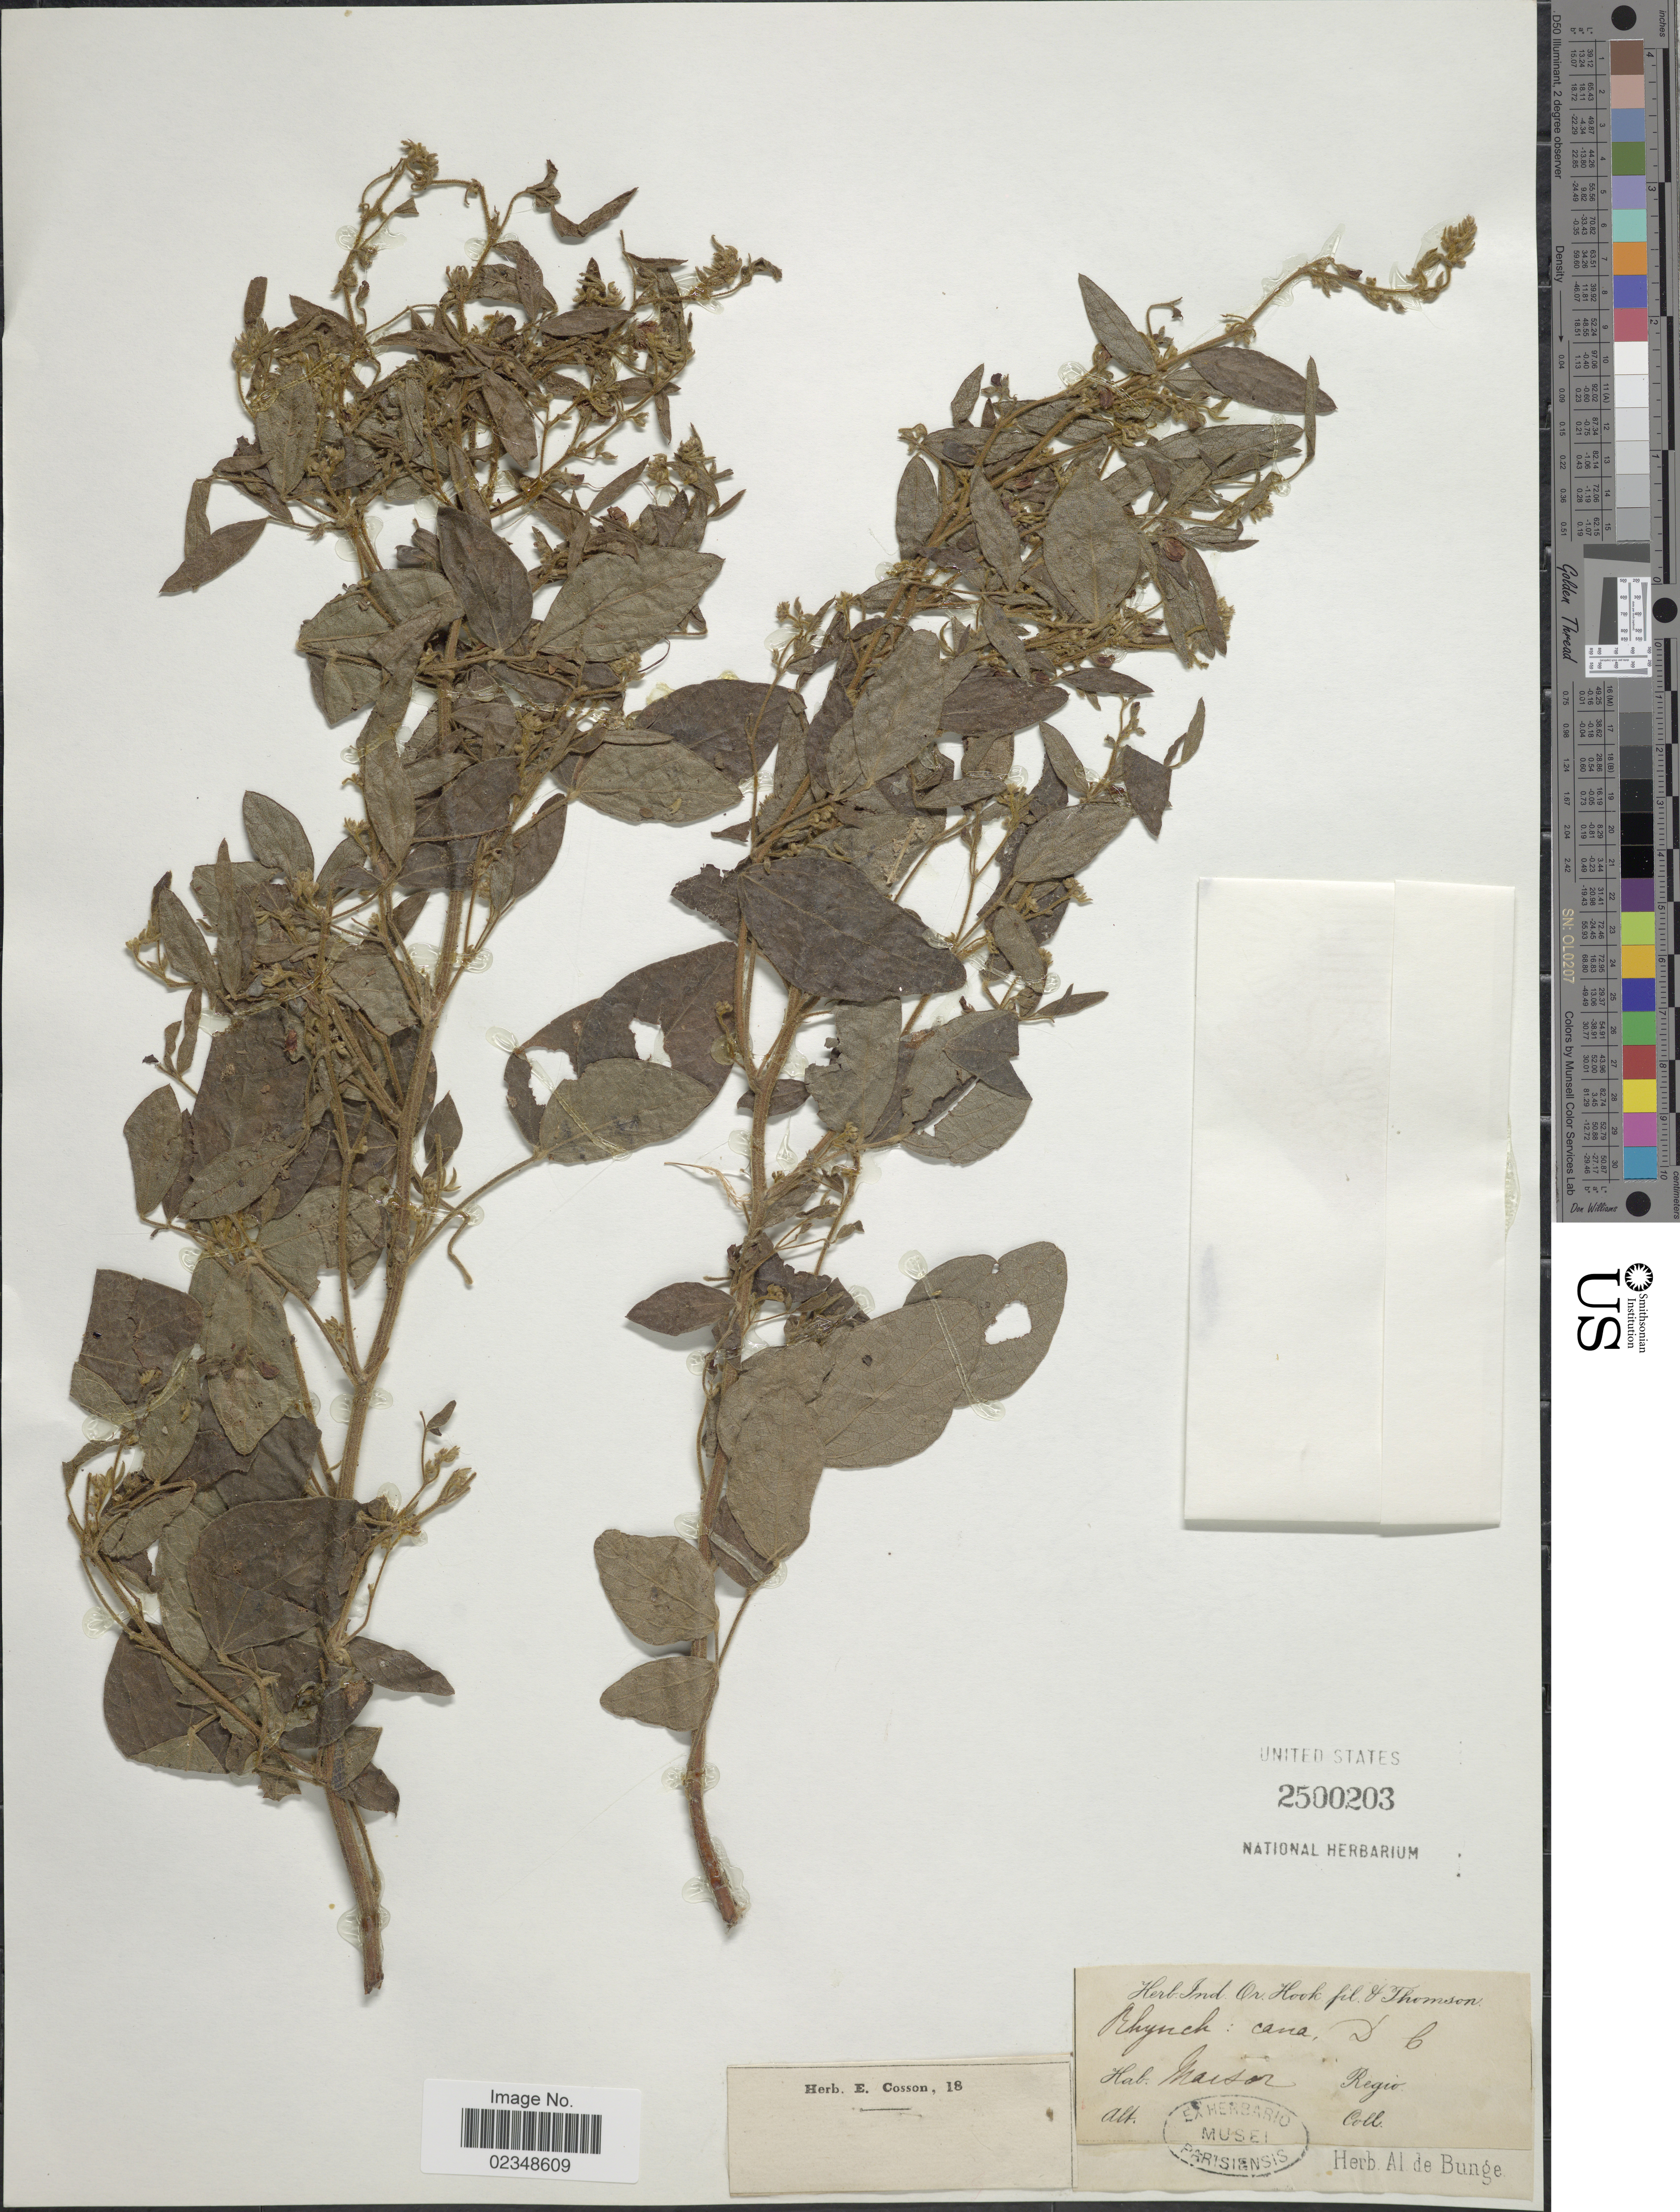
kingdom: Plantae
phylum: Tracheophyta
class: Magnoliopsida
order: Fabales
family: Fabaceae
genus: Rhynchosia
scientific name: Rhynchosia cana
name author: DC.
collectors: ex herb. Al. de Bung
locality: Maisor [interpreted]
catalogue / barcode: US 2500203